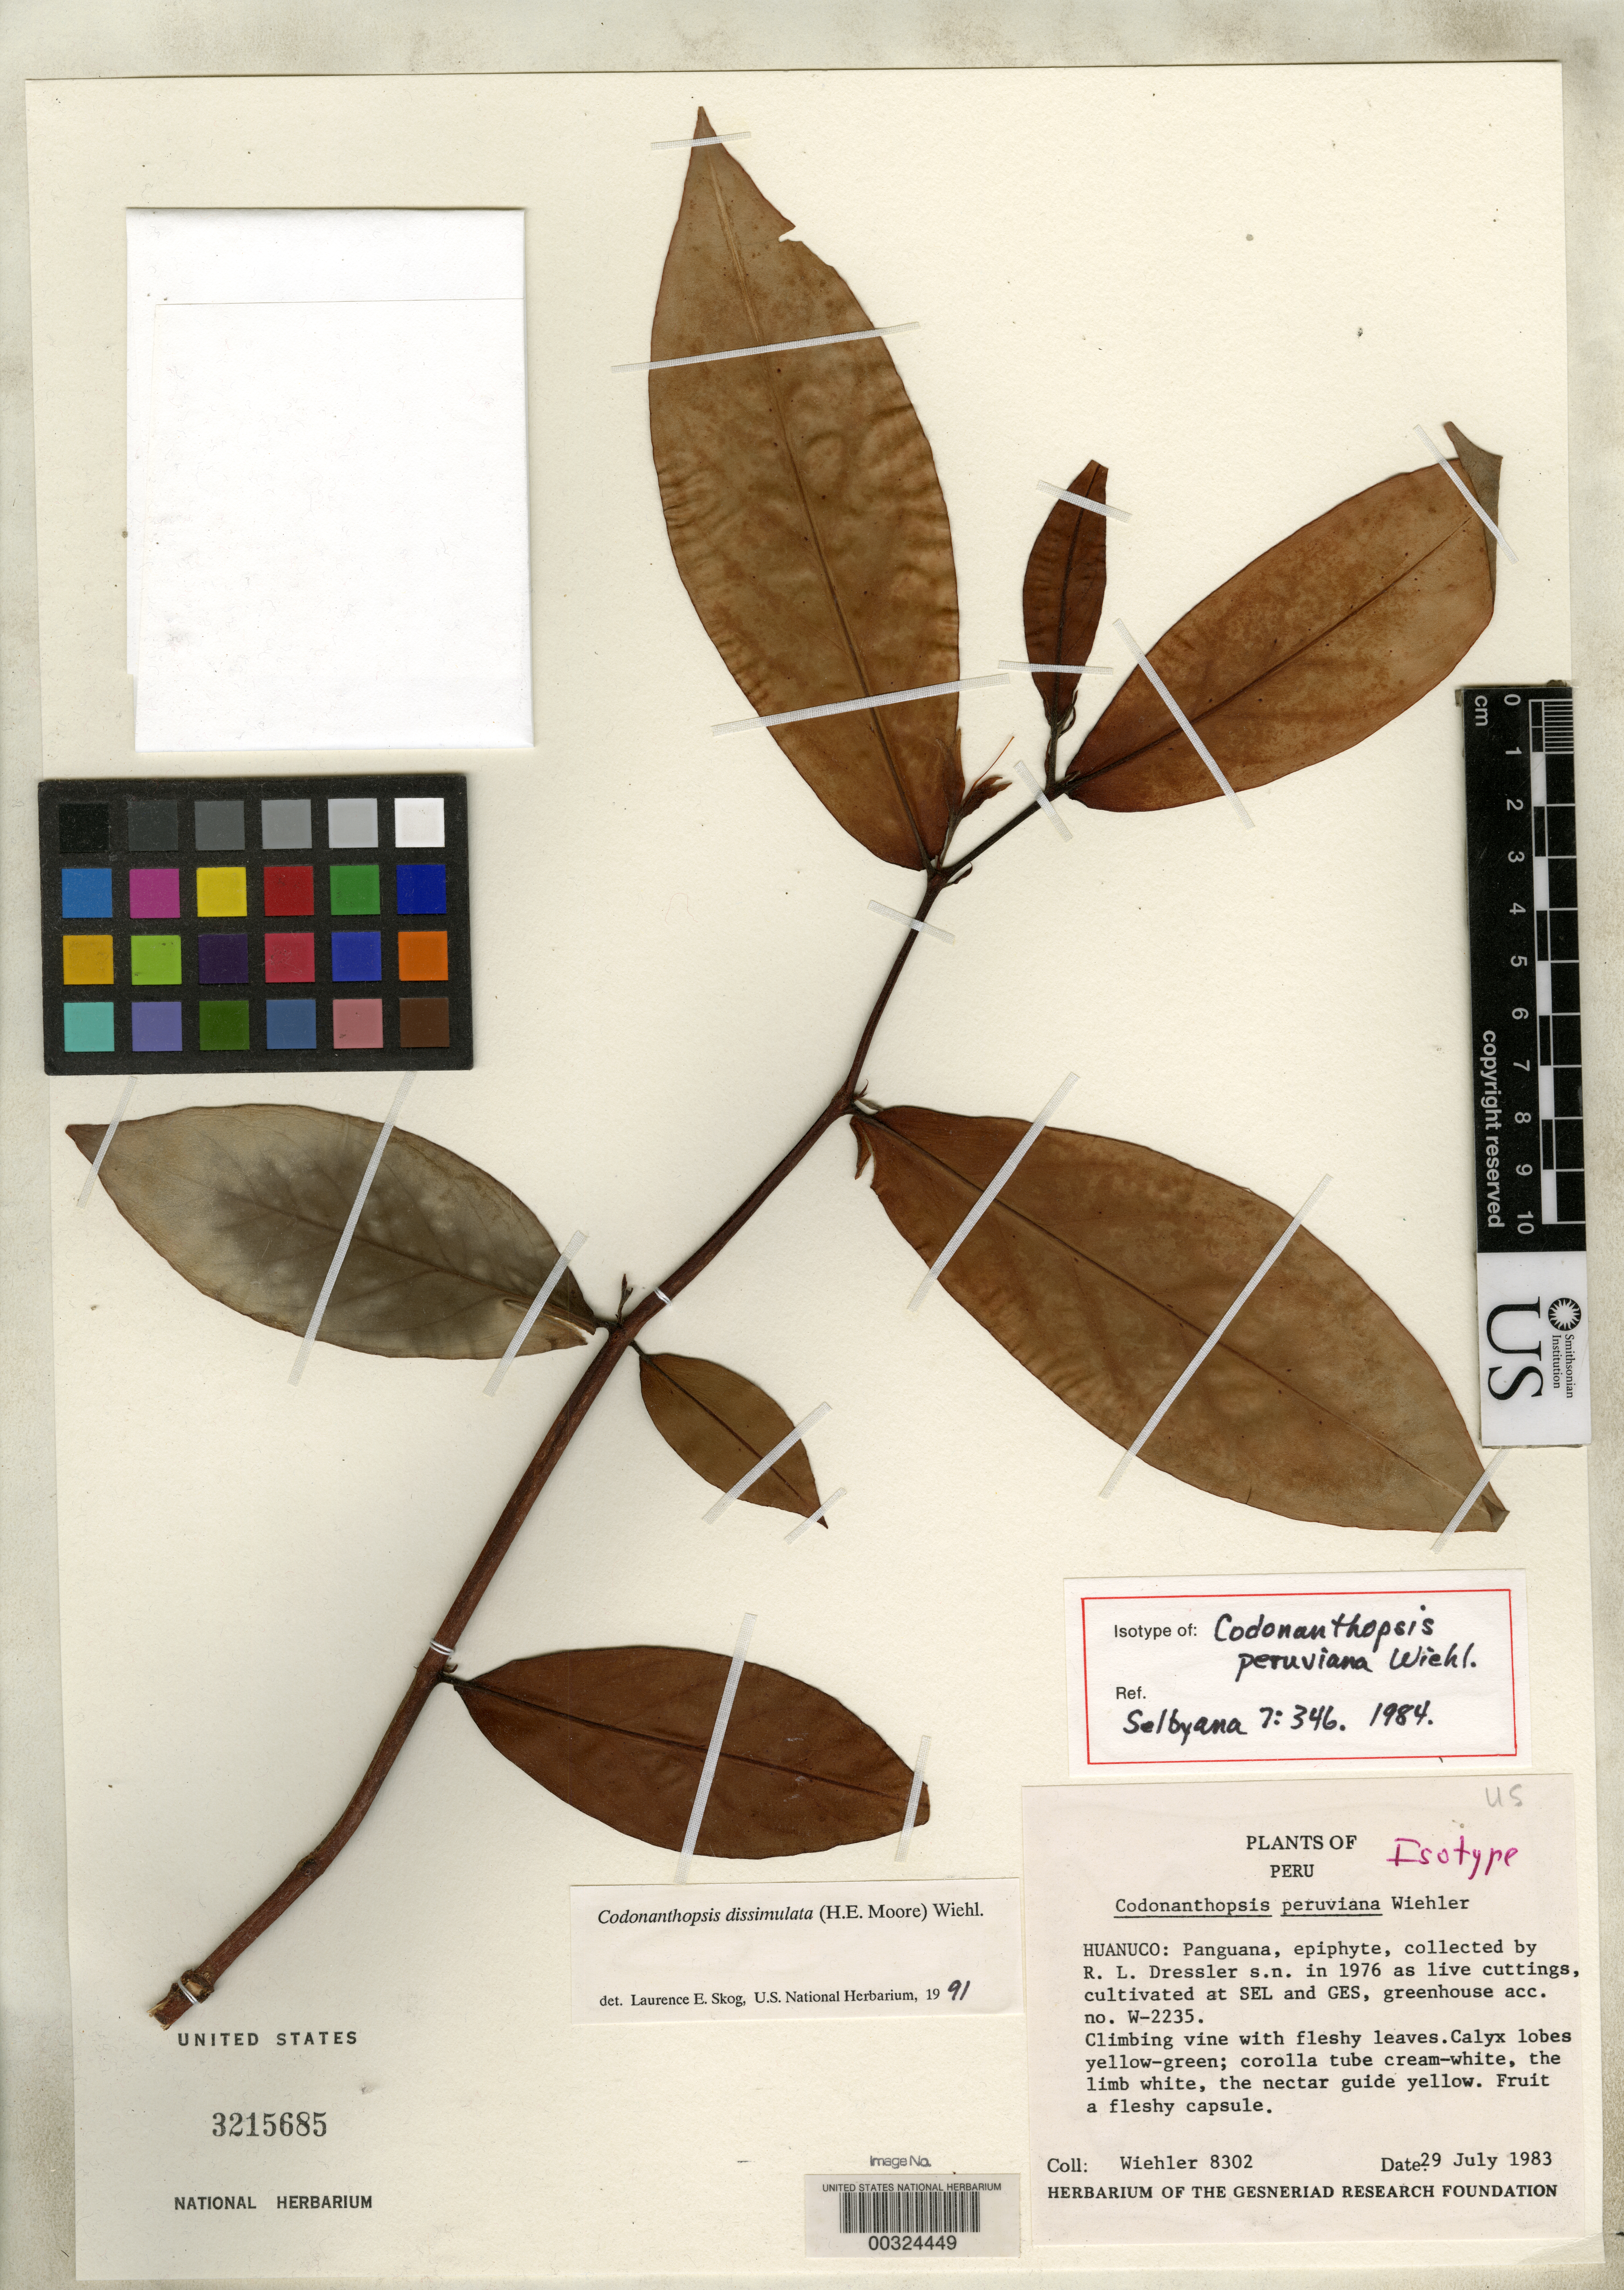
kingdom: Plantae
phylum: Tracheophyta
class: Magnoliopsida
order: Lamiales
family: Gesneriaceae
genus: Codonanthopsis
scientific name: Codonanthopsis peruviana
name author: Wiehler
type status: Isotype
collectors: H. J. Wiehler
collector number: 8302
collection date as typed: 29 Jul 1983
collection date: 1983-07-29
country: Peru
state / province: Huánuco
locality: Panguana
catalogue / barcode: US 3215685